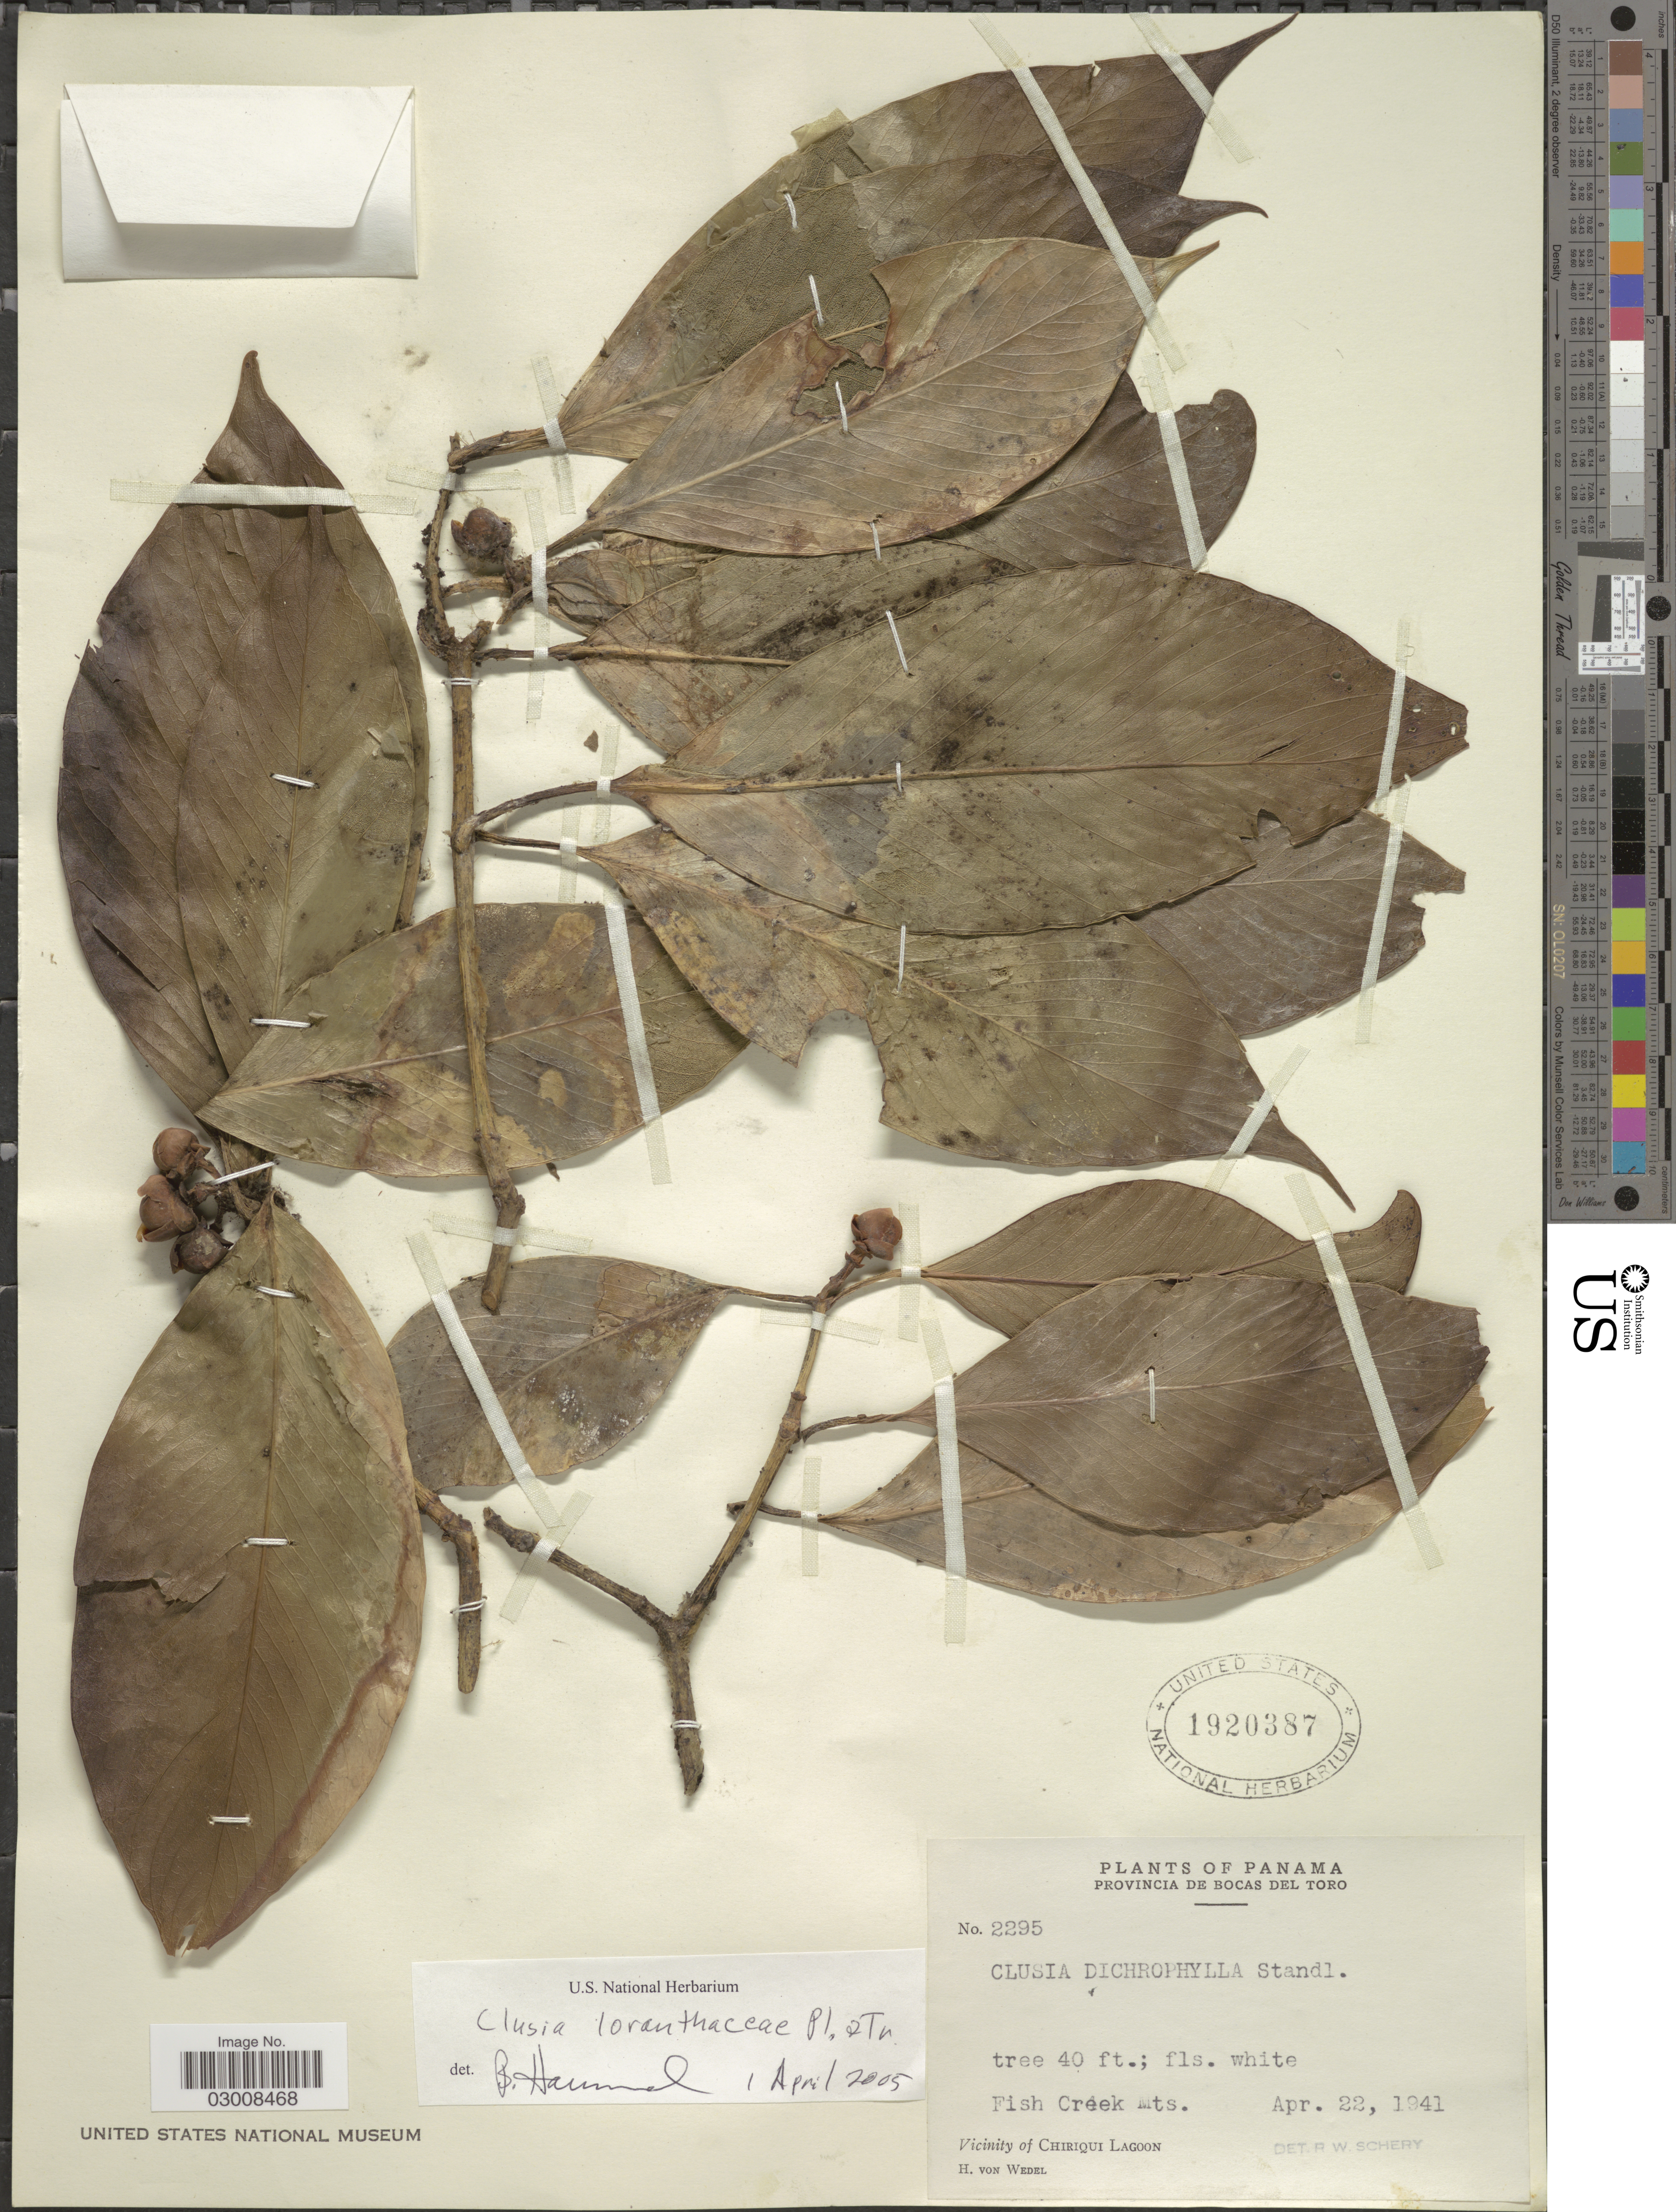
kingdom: Plantae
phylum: Tracheophyta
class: Magnoliopsida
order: Malpighiales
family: Clusiaceae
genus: Clusia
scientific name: Clusia loranthacea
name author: Planch. & Triana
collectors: H. von Wedel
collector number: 2295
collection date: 1941-04-22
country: Panama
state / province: Bocas del Toro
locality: Fish Creek Mts., Vicinity of Chiriqui Lagoon.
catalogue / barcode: US 1920387